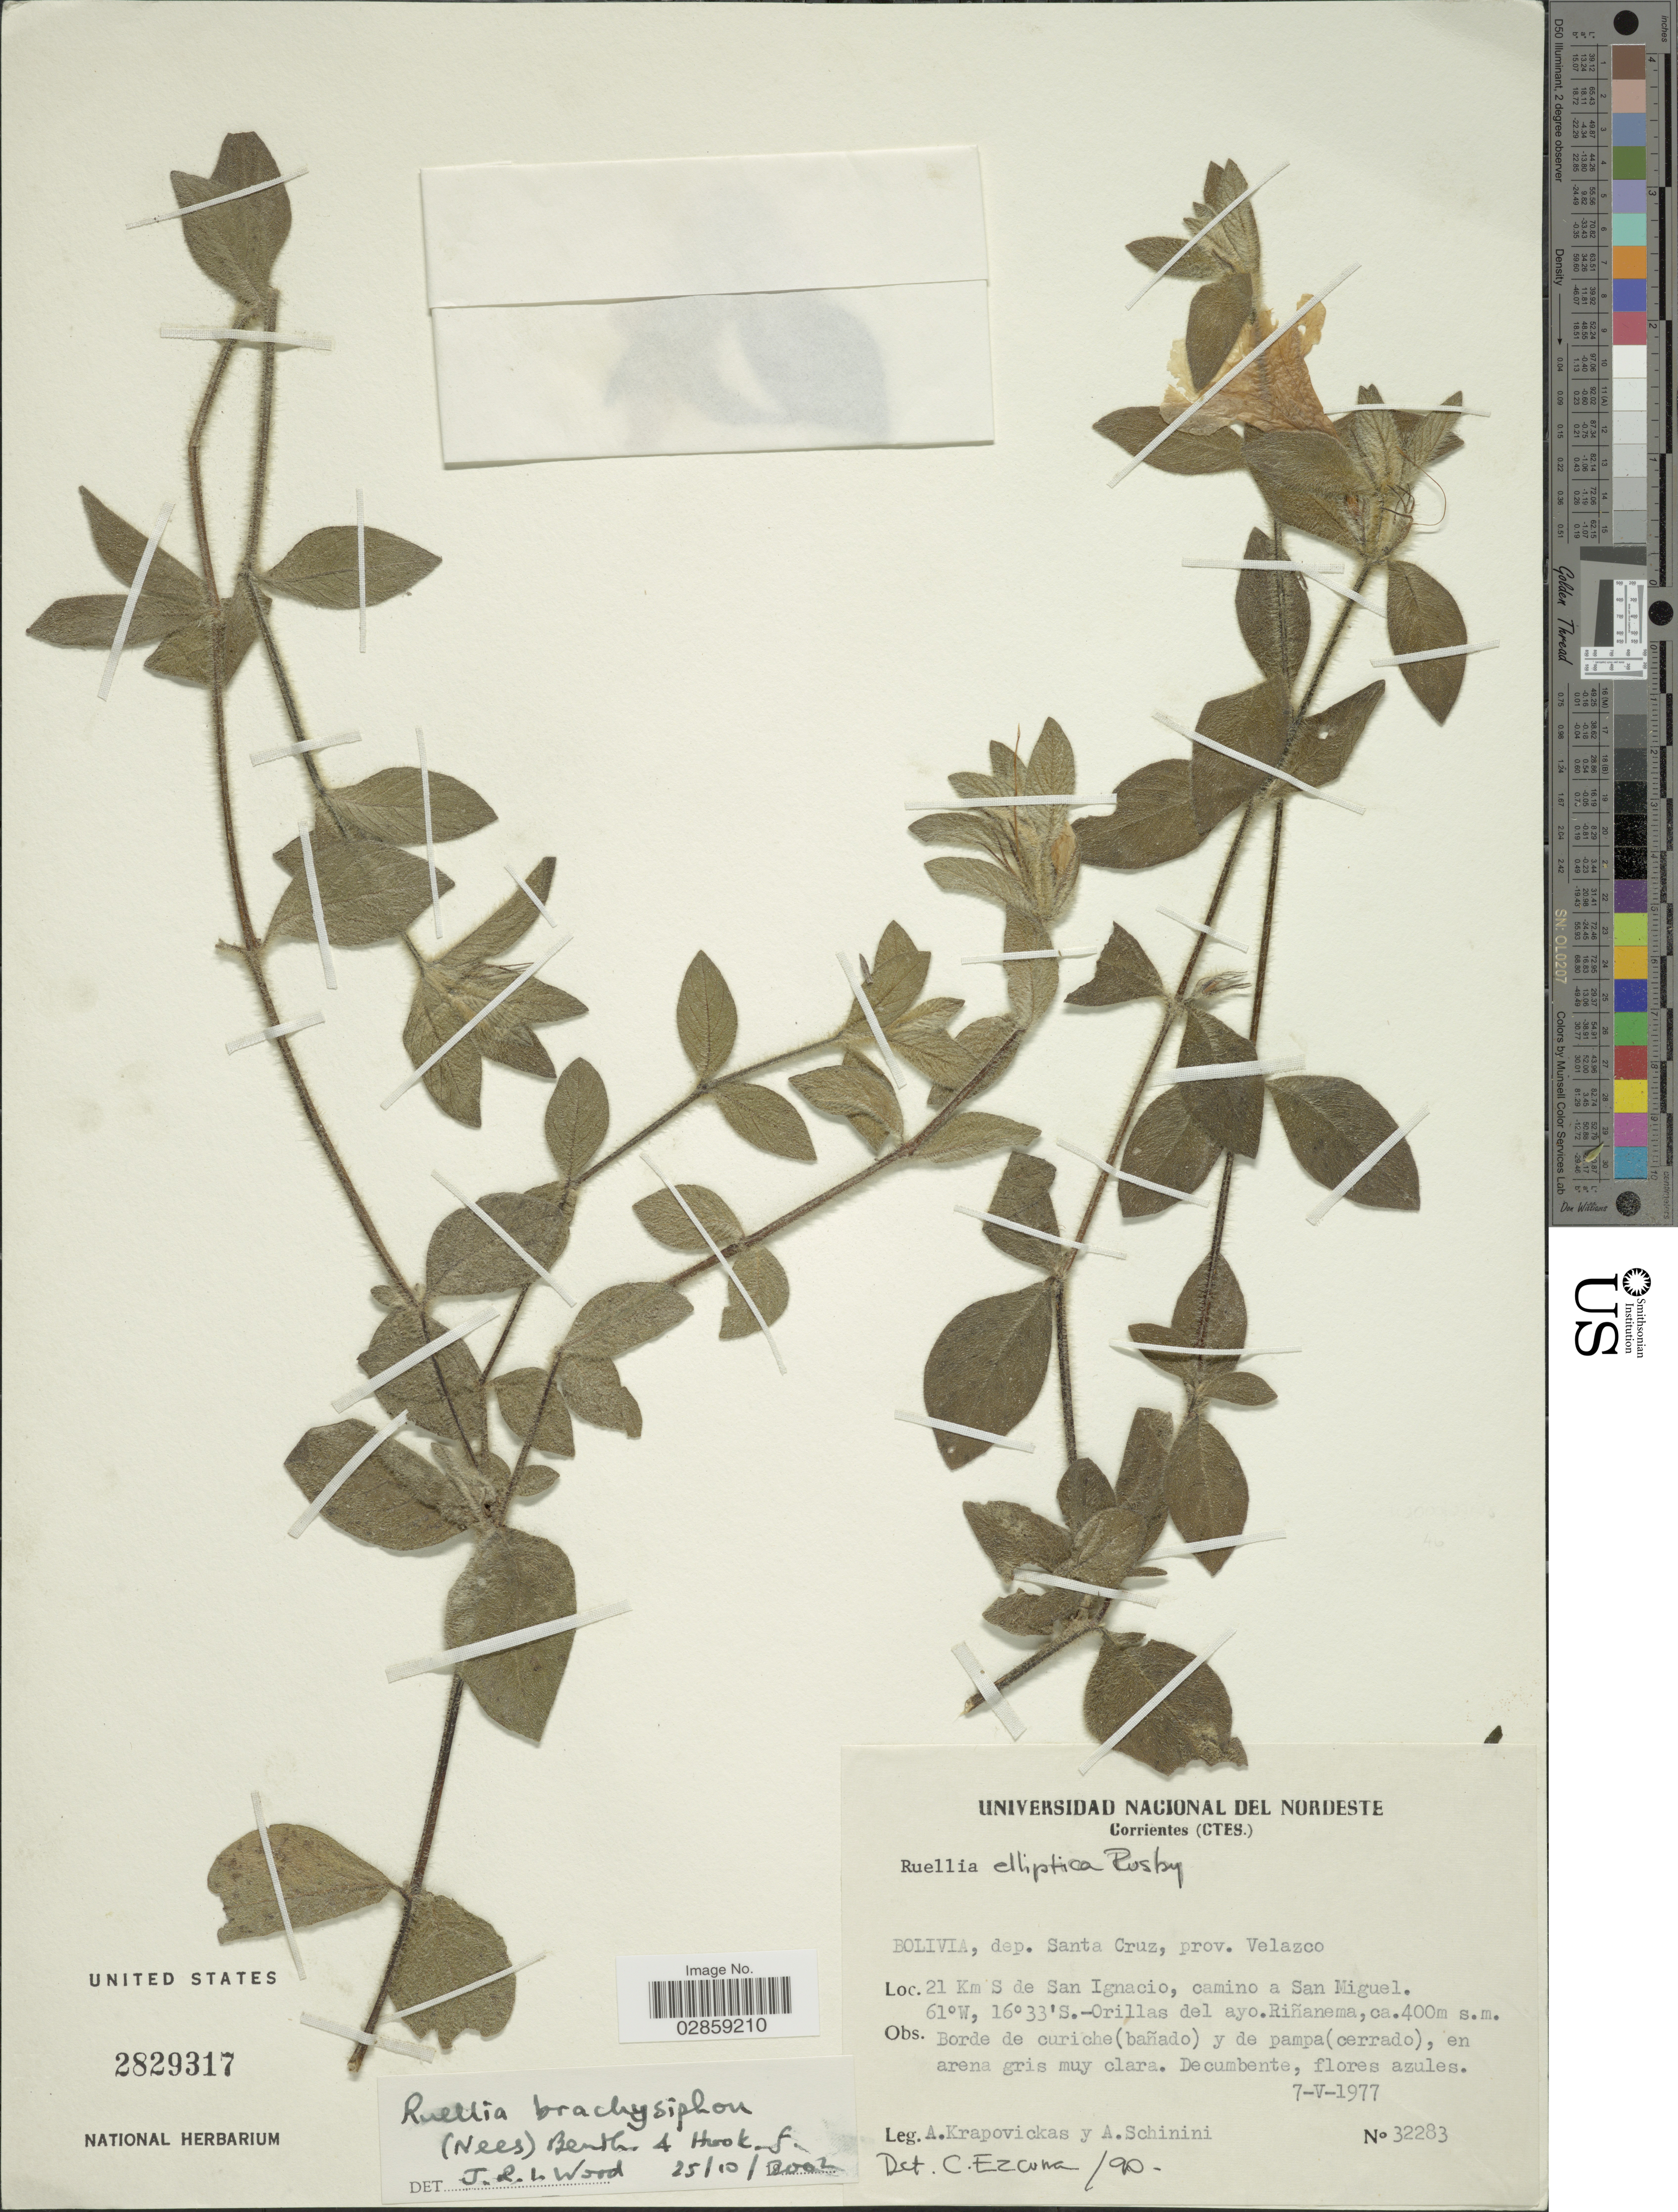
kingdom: Plantae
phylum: Tracheophyta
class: Magnoliopsida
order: Lamiales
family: Acanthaceae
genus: Ruellia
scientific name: Ruellia brachysiphon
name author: (Nees) Benth. & Hook. f. ex Hiern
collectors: A. Krapovickas & A. Schinini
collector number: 32283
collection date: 1977-05-07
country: Bolivia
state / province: Santa Cruz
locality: Dep Santa Cruz, prov. Velazco, 21 Km S de San Ignacio, camino a San Miguel, Orrilas del ayo. Riñanema.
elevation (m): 400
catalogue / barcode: US 2829317